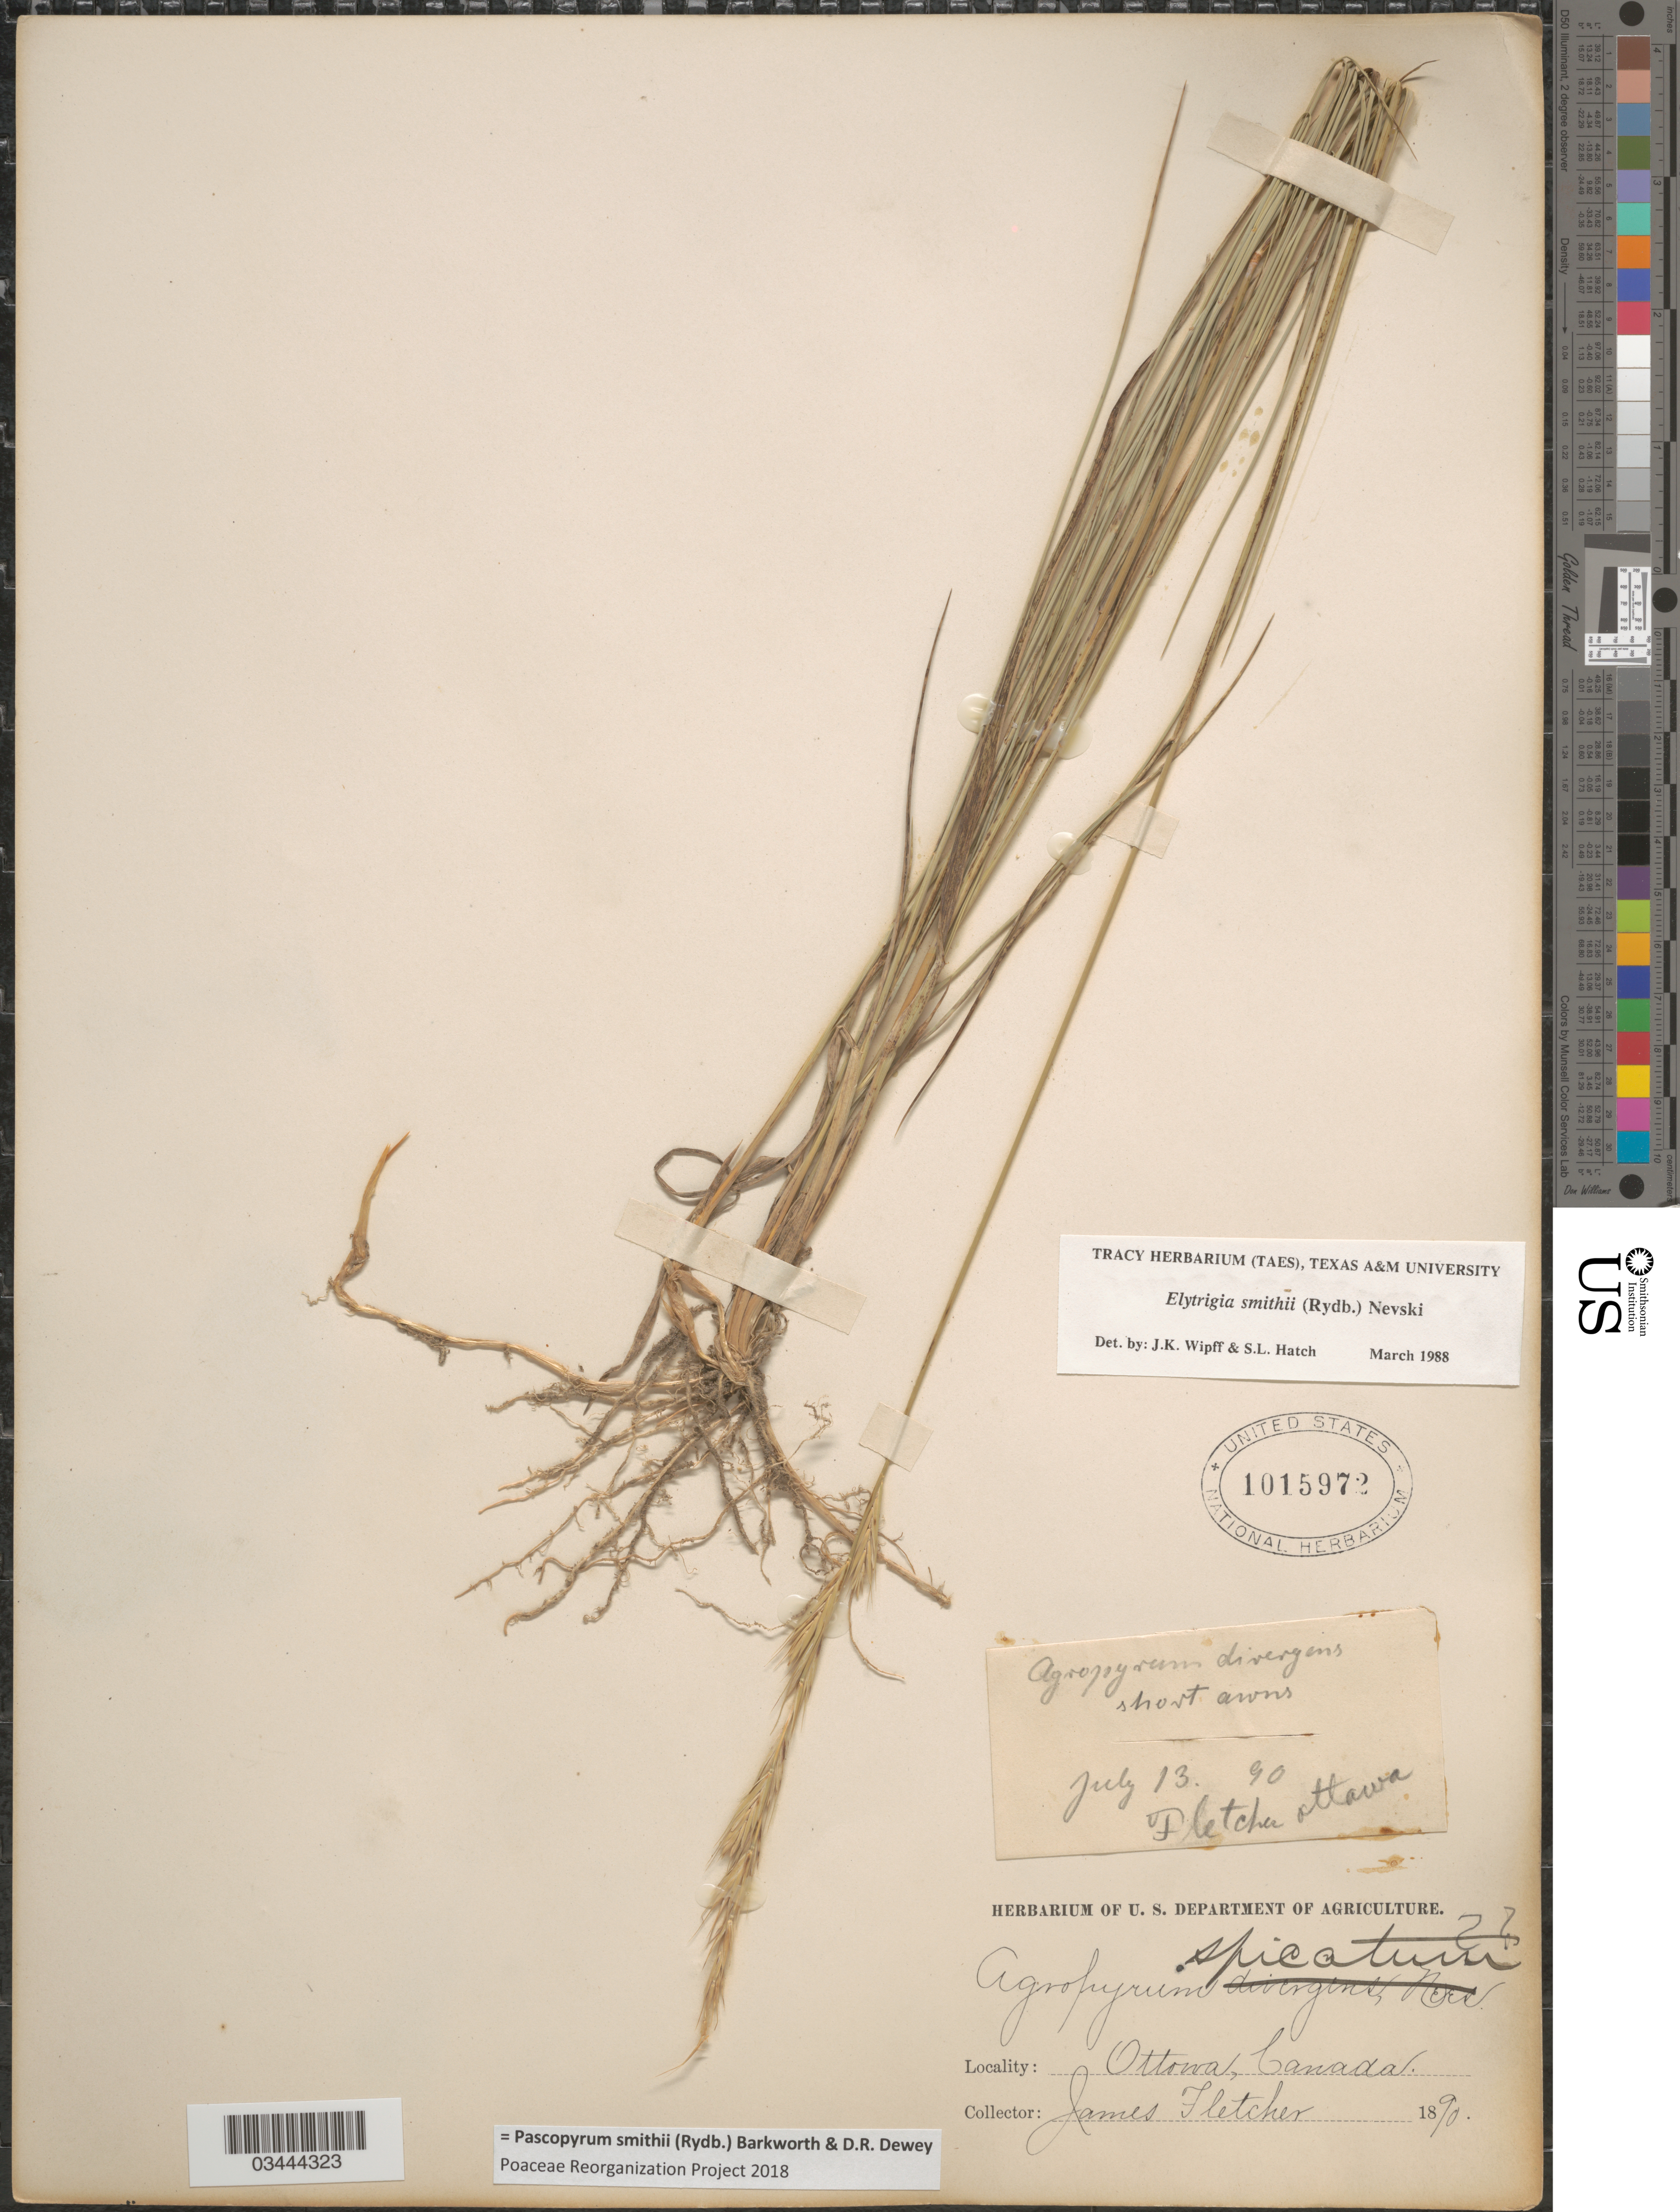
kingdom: Plantae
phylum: Tracheophyta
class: Liliopsida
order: Poales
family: Poaceae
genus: Pascopyrum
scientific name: Pascopyrum smithii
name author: (Rydb.) Barkworth & Dewey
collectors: J. Fletcher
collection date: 1890-07-13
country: Canada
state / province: Ontario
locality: Ottawa.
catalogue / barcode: US 1015972